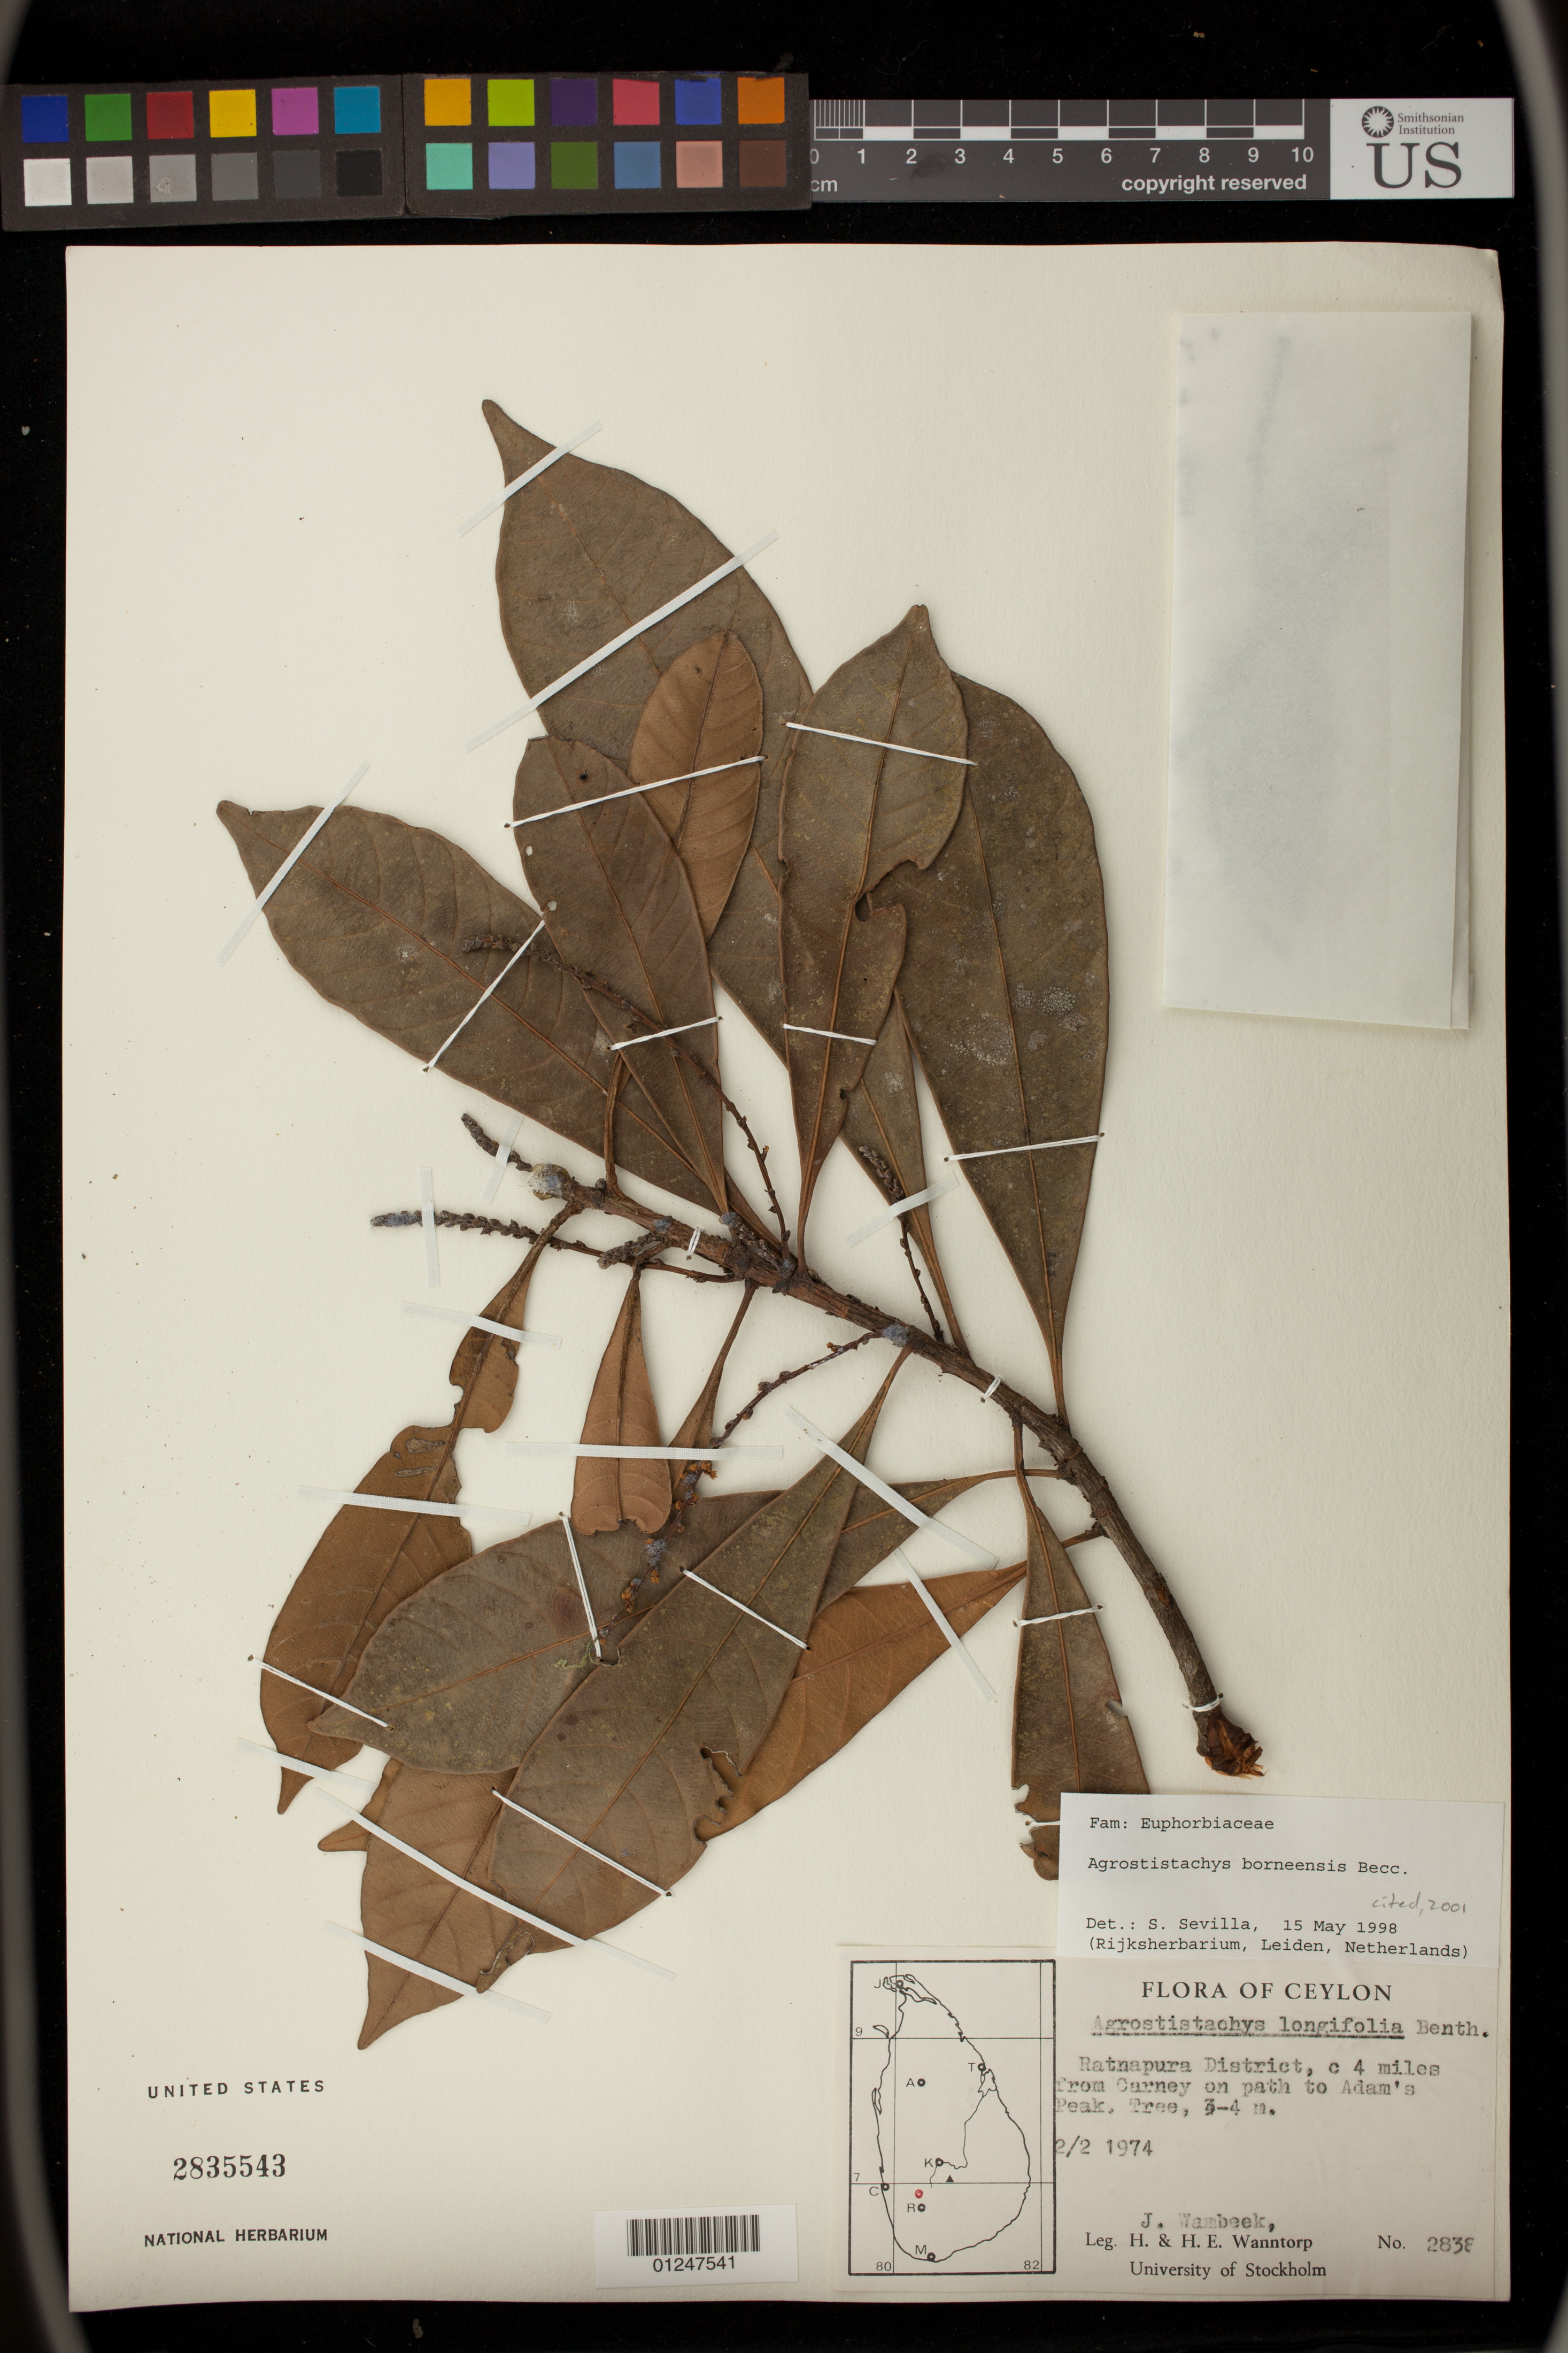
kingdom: Plantae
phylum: Tracheophyta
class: Magnoliopsida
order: Malpighiales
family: Euphorbiaceae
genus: Agrostistachys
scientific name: Agrostistachys borneensis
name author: Becc.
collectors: J. Wambeek, H. Wanntorp & H. Wanntorp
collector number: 2838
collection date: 1974-02-02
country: Sri Lanka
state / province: Sabaragamuwa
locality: c 4 miles from Carney on path to Adam's Peak, Ratnapura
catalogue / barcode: US 2835543